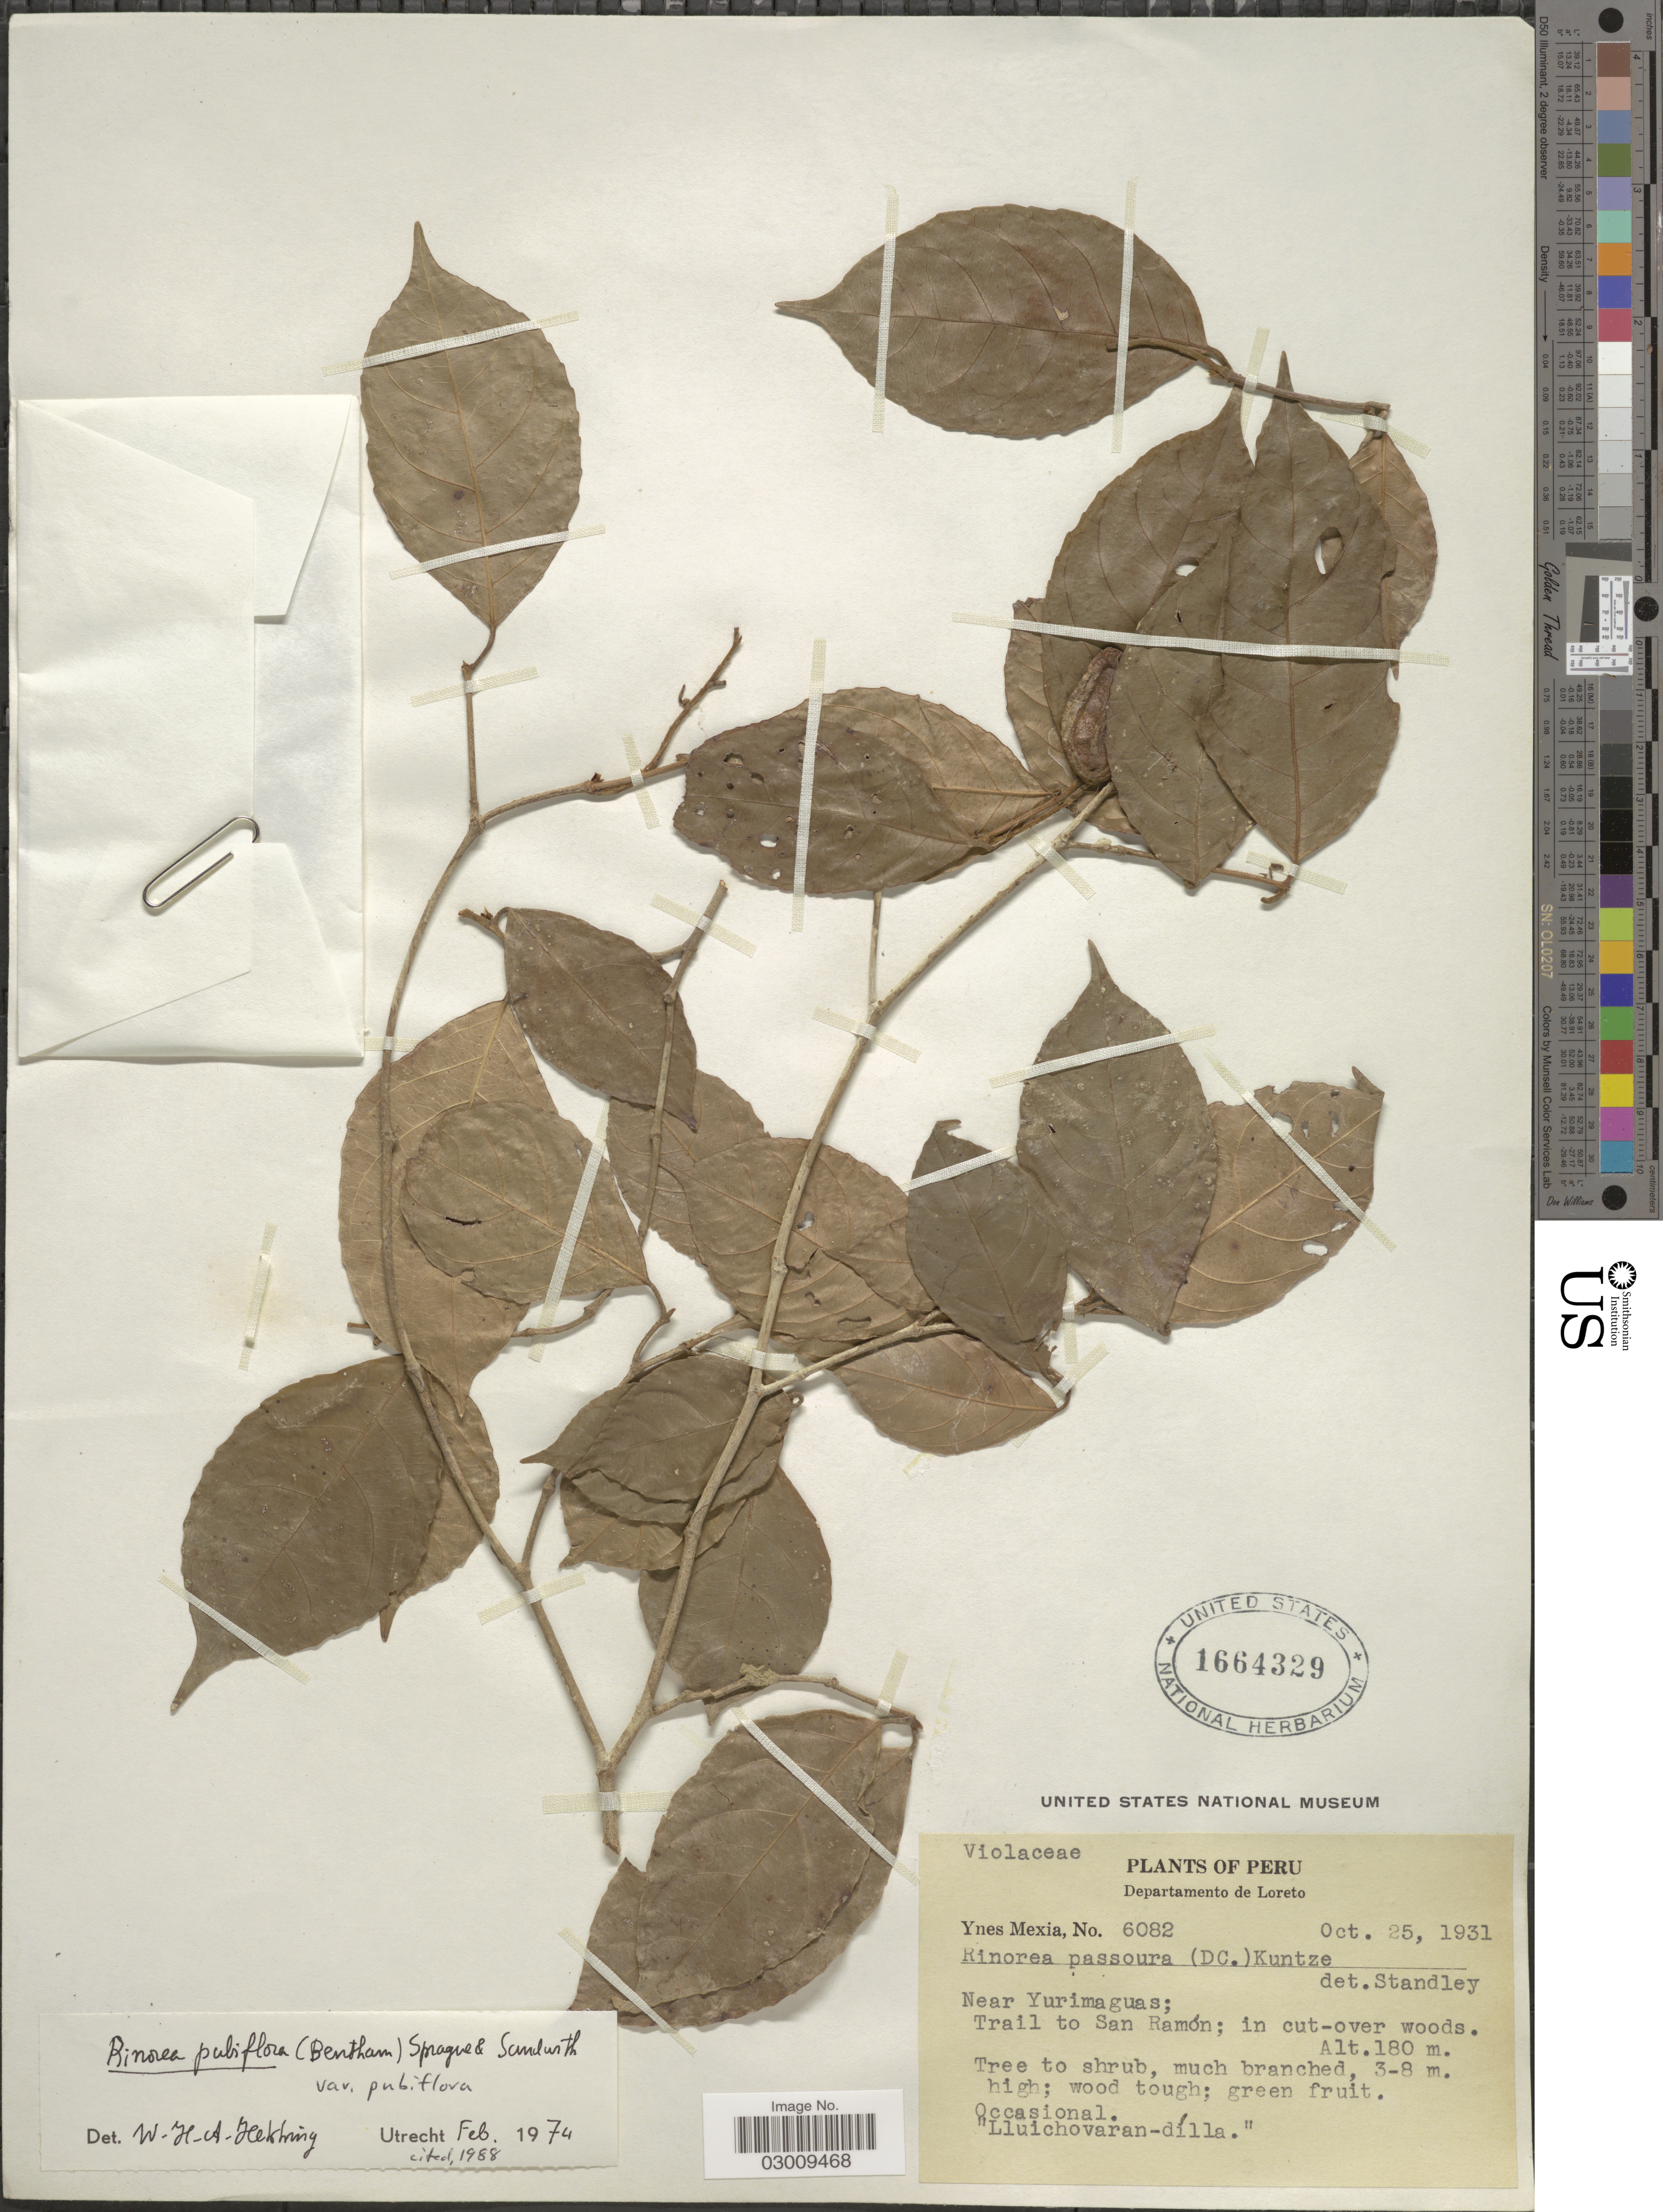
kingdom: Plantae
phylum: Tracheophyta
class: Magnoliopsida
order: Malpighiales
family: Violaceae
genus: Rinorea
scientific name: Rinorea pubiflora var. pubiflora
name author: (Benth.) Sprague & Sandwith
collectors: Y. Mexia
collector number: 6082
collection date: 1931-10-25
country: Peru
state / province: Loreto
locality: Departamento de Loreto. Near Yurimaguas. Trail to San Ramón.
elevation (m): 180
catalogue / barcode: US 1664329